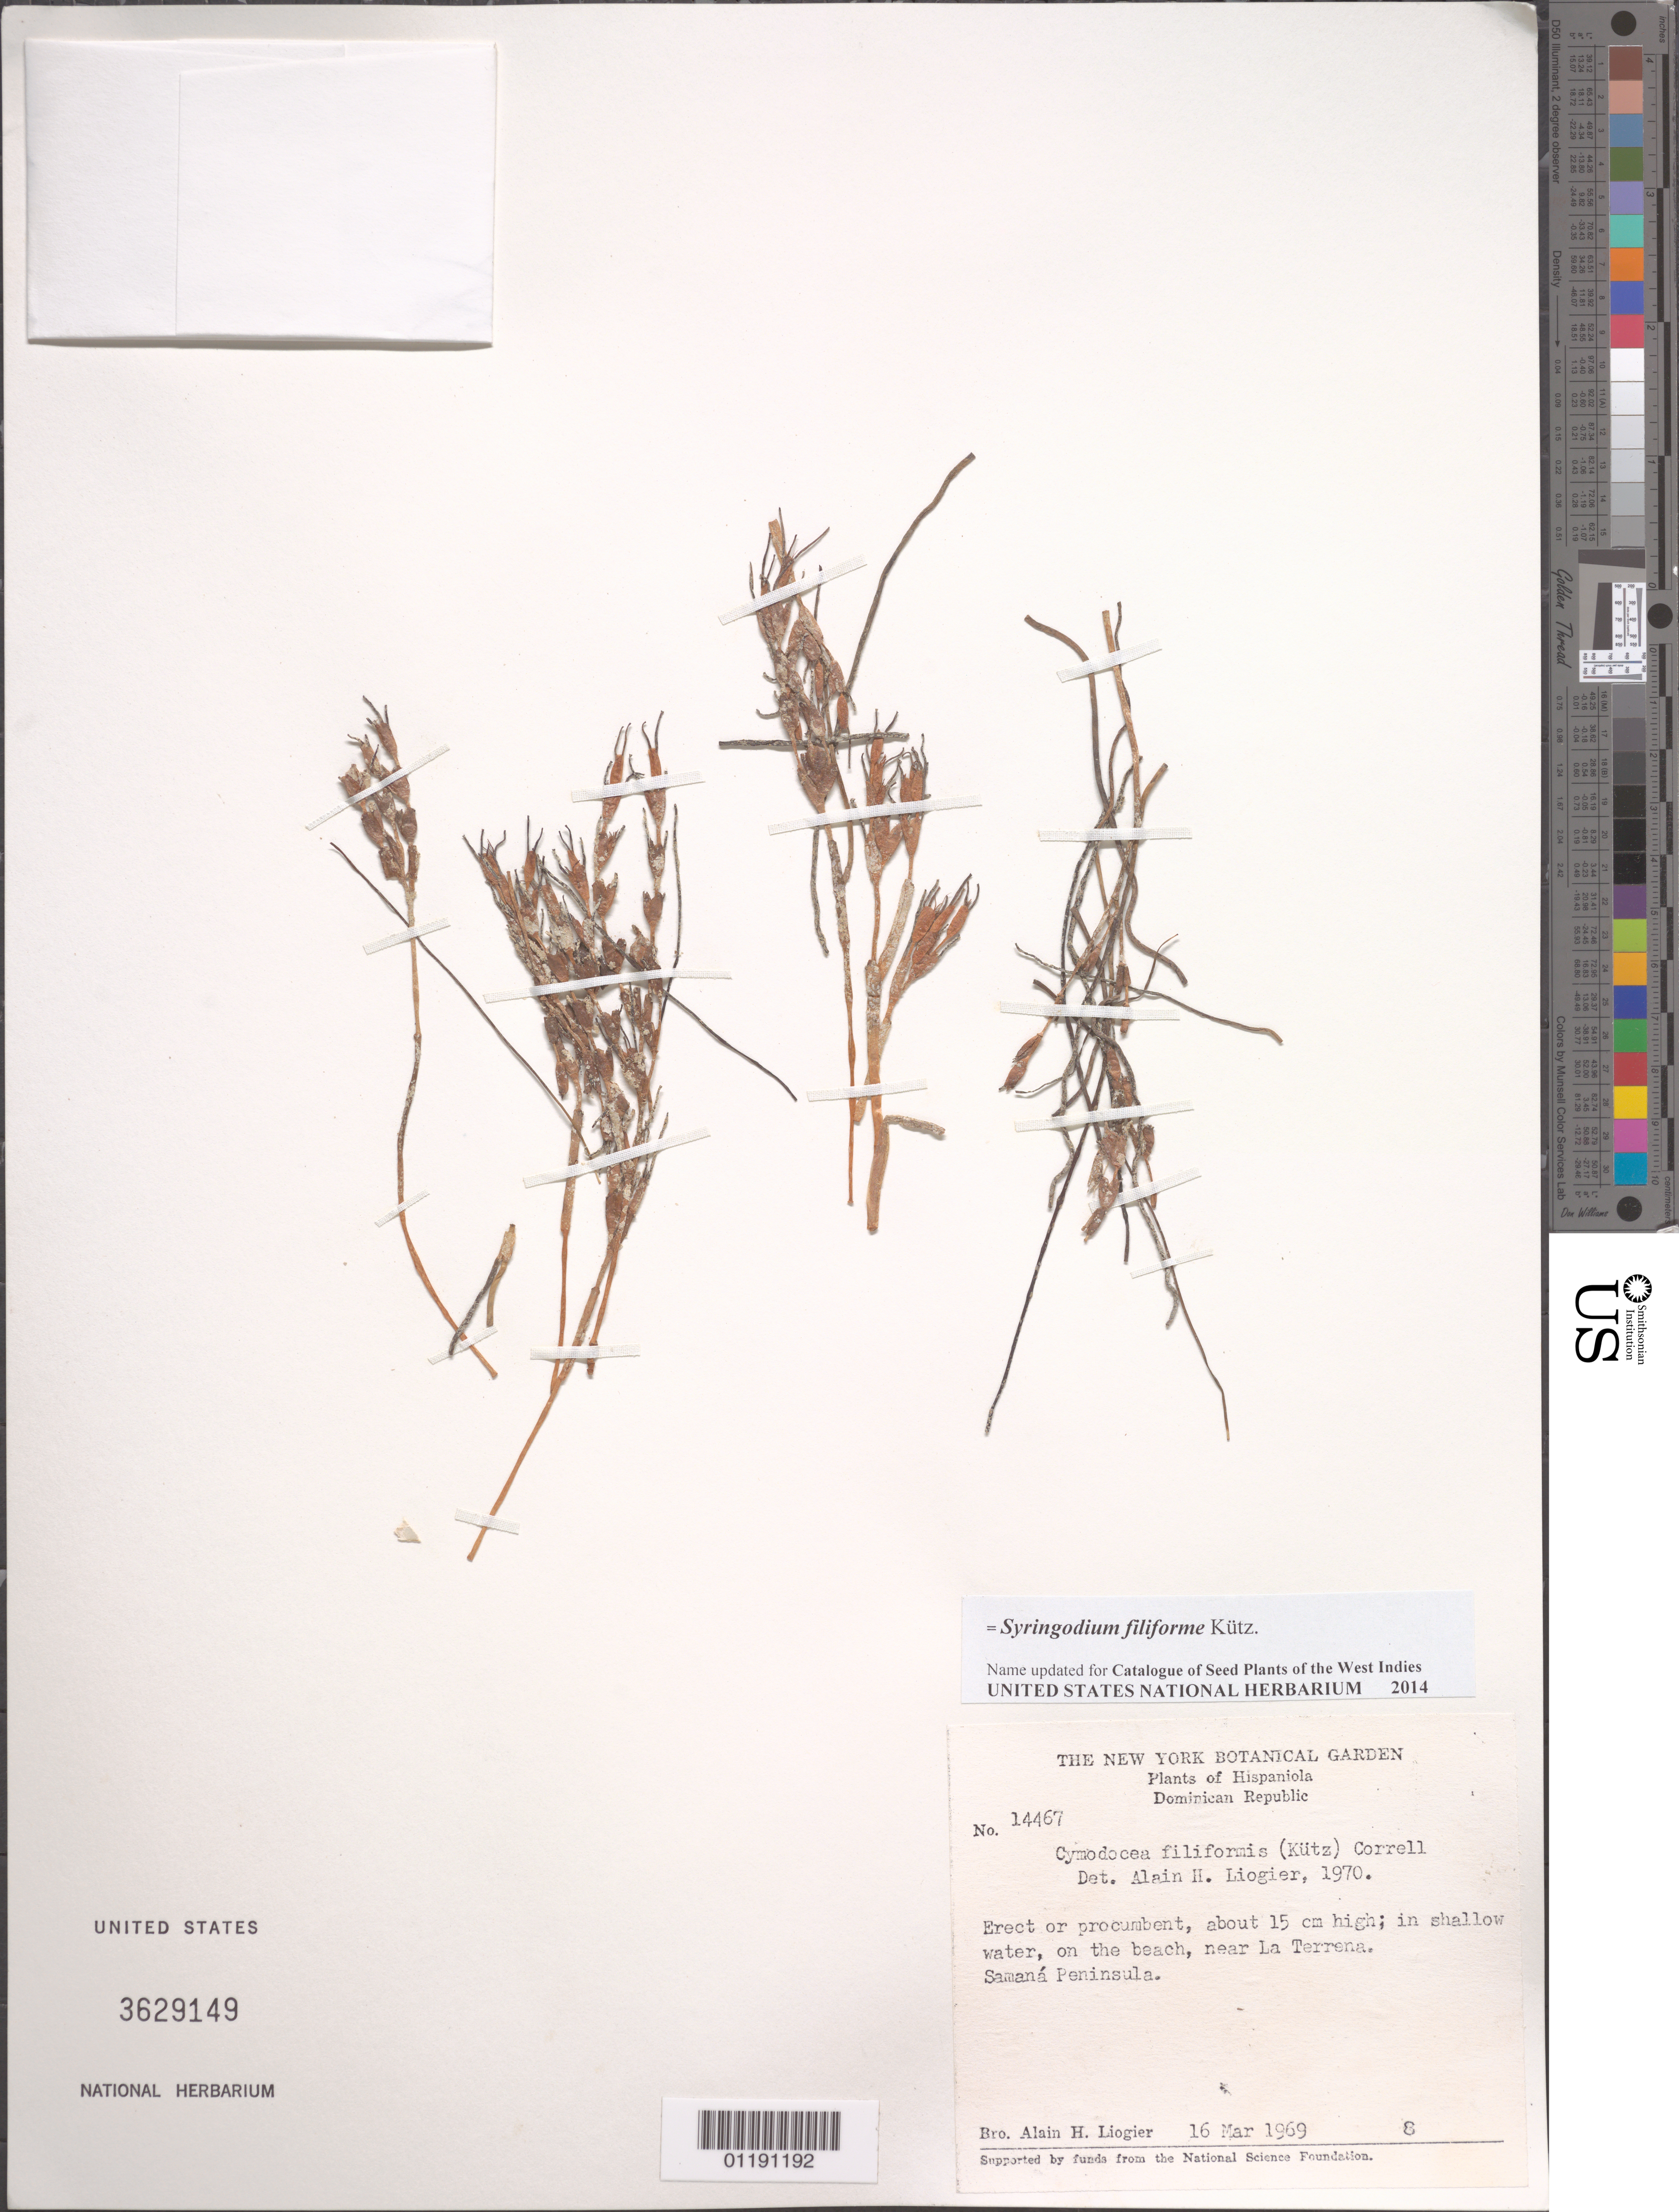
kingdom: Plantae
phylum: Tracheophyta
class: Liliopsida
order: Alismatales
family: Cymodoceaceae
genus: Syringodium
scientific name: Syringodium filiforme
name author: Kütz.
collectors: A. H. Liogier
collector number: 14467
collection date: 1969-03-16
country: Dominican Republic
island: Hispaniola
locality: In shallow water, on the beach, near La Terrena. Samaná Peninsula.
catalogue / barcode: US 3629149